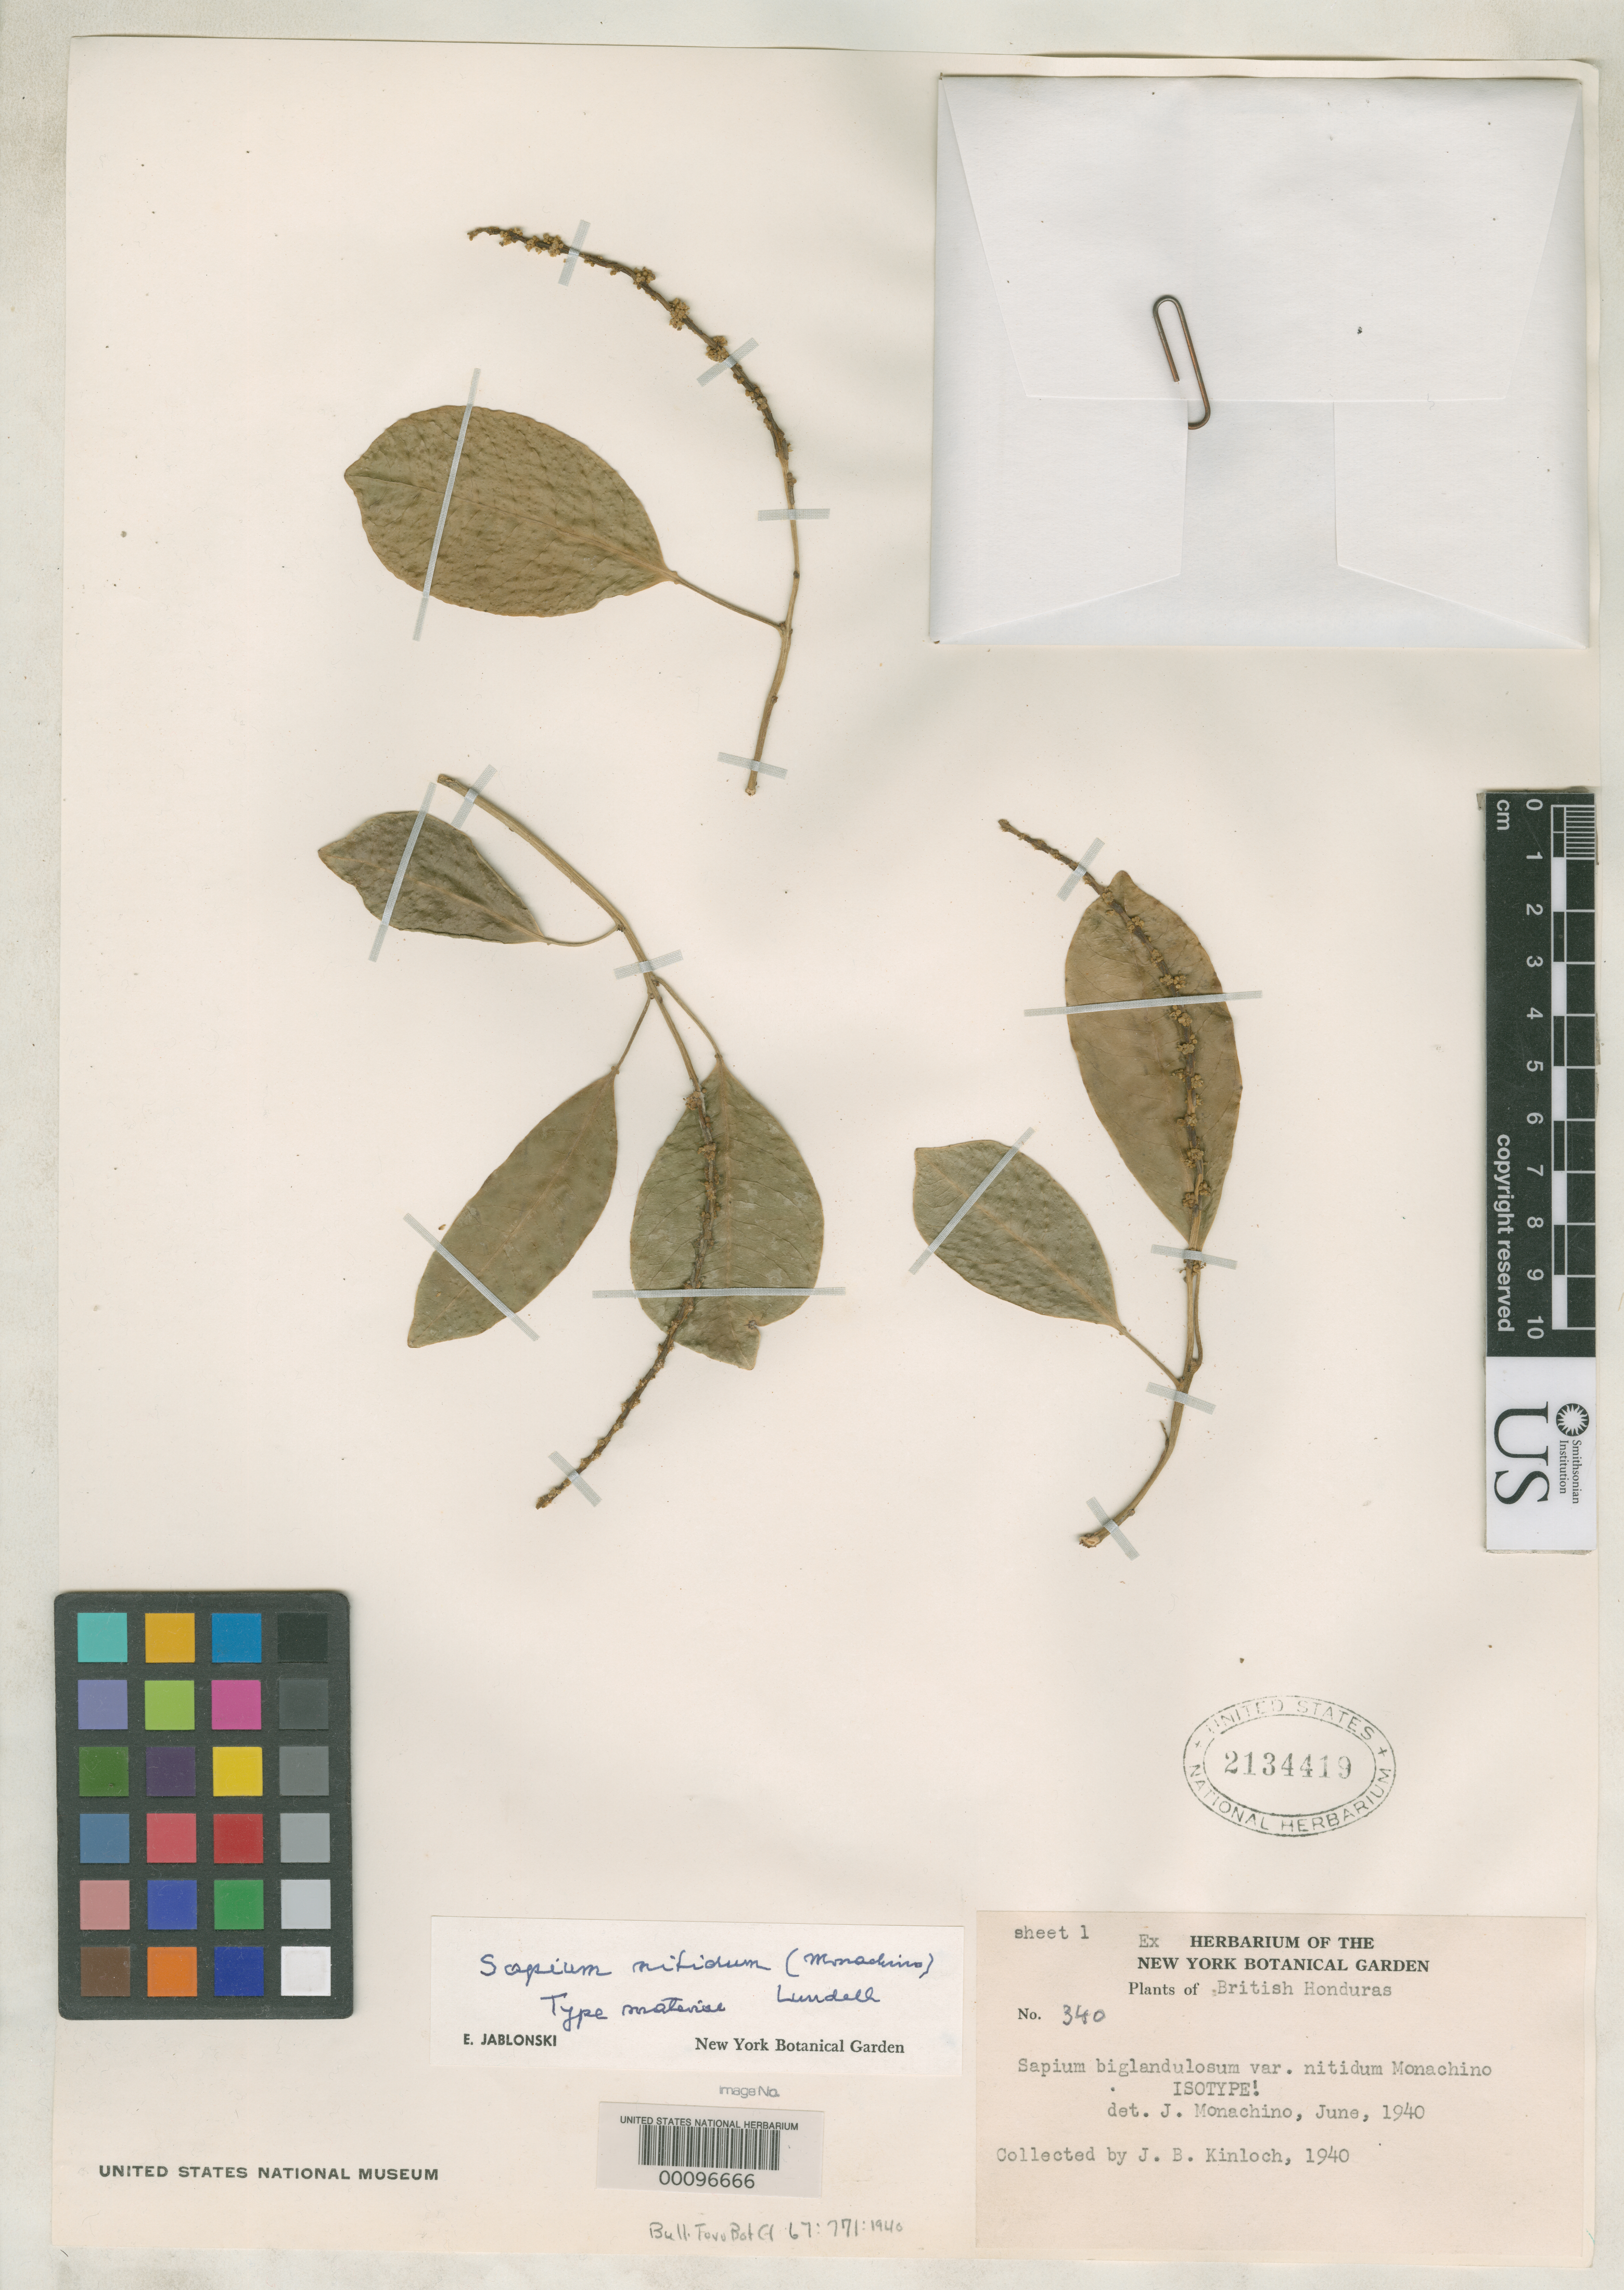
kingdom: Plantae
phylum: Tracheophyta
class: Magnoliopsida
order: Malpighiales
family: Euphorbiaceae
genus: Sapium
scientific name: Sapium biglandulosum var. nitidum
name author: Monach.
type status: Isotype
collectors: J. Kinloch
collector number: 340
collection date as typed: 1940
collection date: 1940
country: Belize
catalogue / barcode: US 2134419